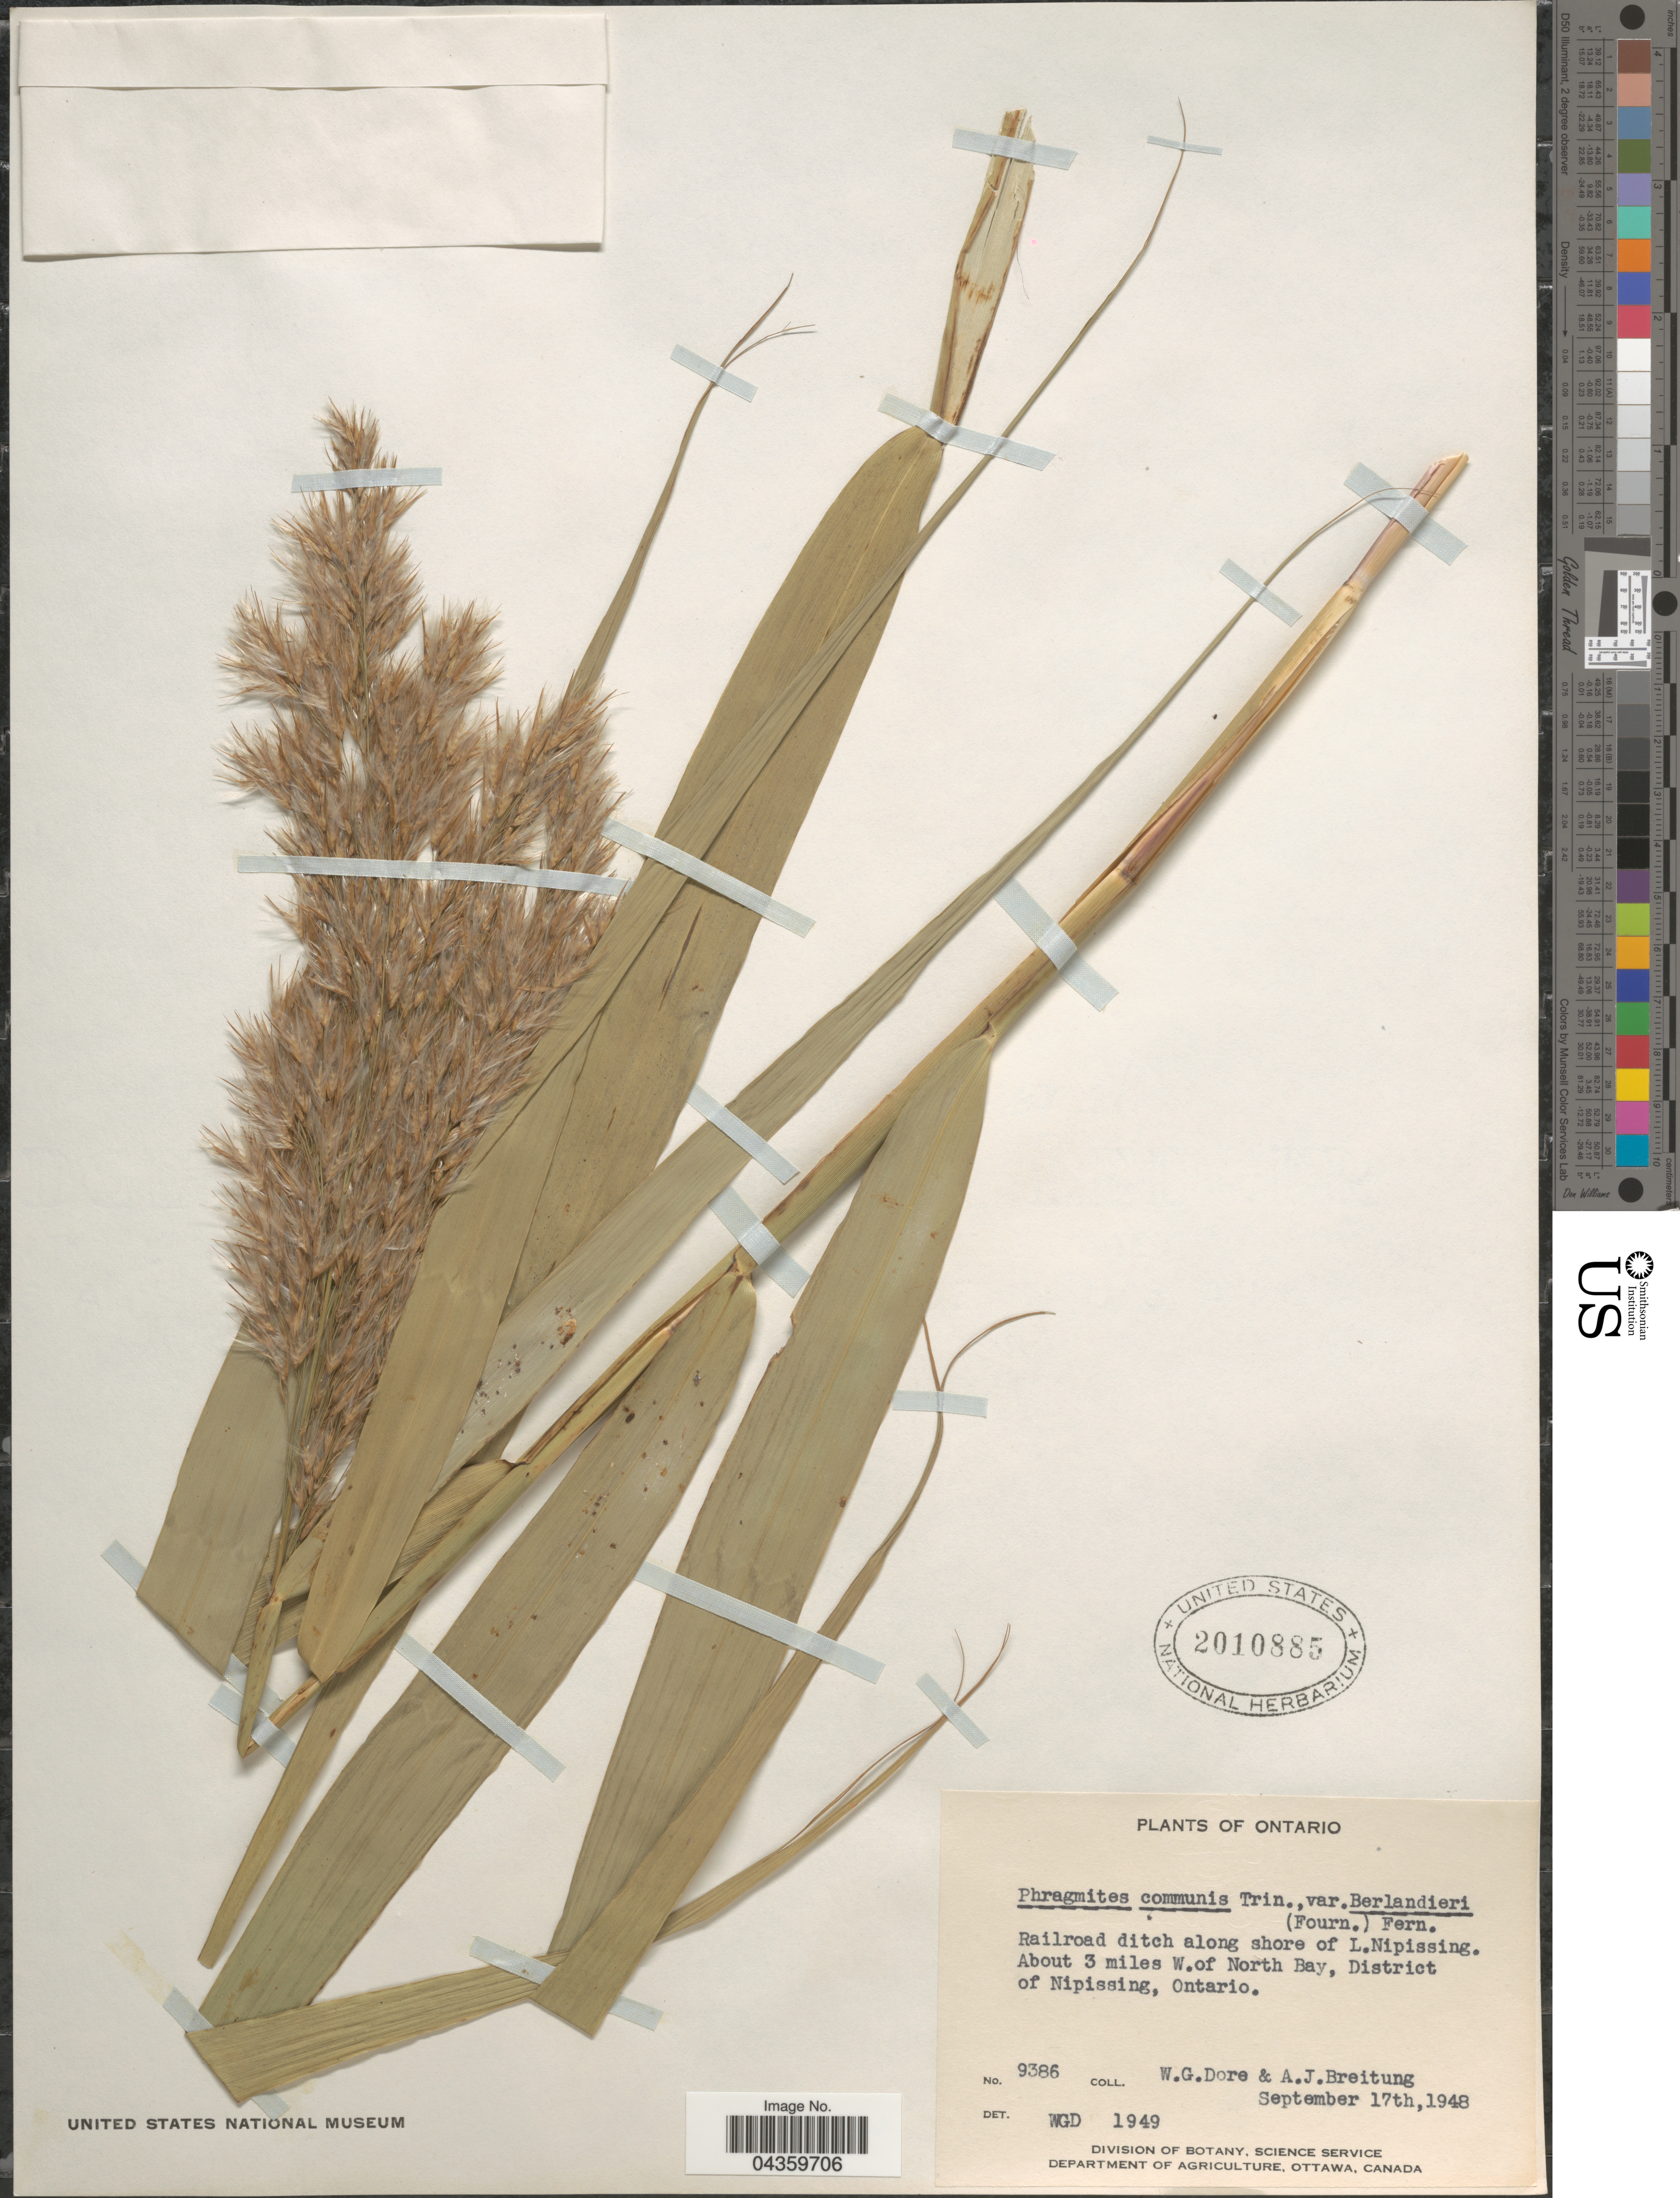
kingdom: Plantae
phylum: Tracheophyta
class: Liliopsida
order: Poales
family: Poaceae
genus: Phragmites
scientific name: Phragmites australis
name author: (Cav.) Trin. ex Steud.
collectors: W. Dore & A. Breitung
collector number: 9386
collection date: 1948-09-17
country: Canada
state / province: Ontario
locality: Railroad ditch along shore of L. Nipissing. About 3 miles W. of North Bay, District of Nipissing.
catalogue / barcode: US 2010885